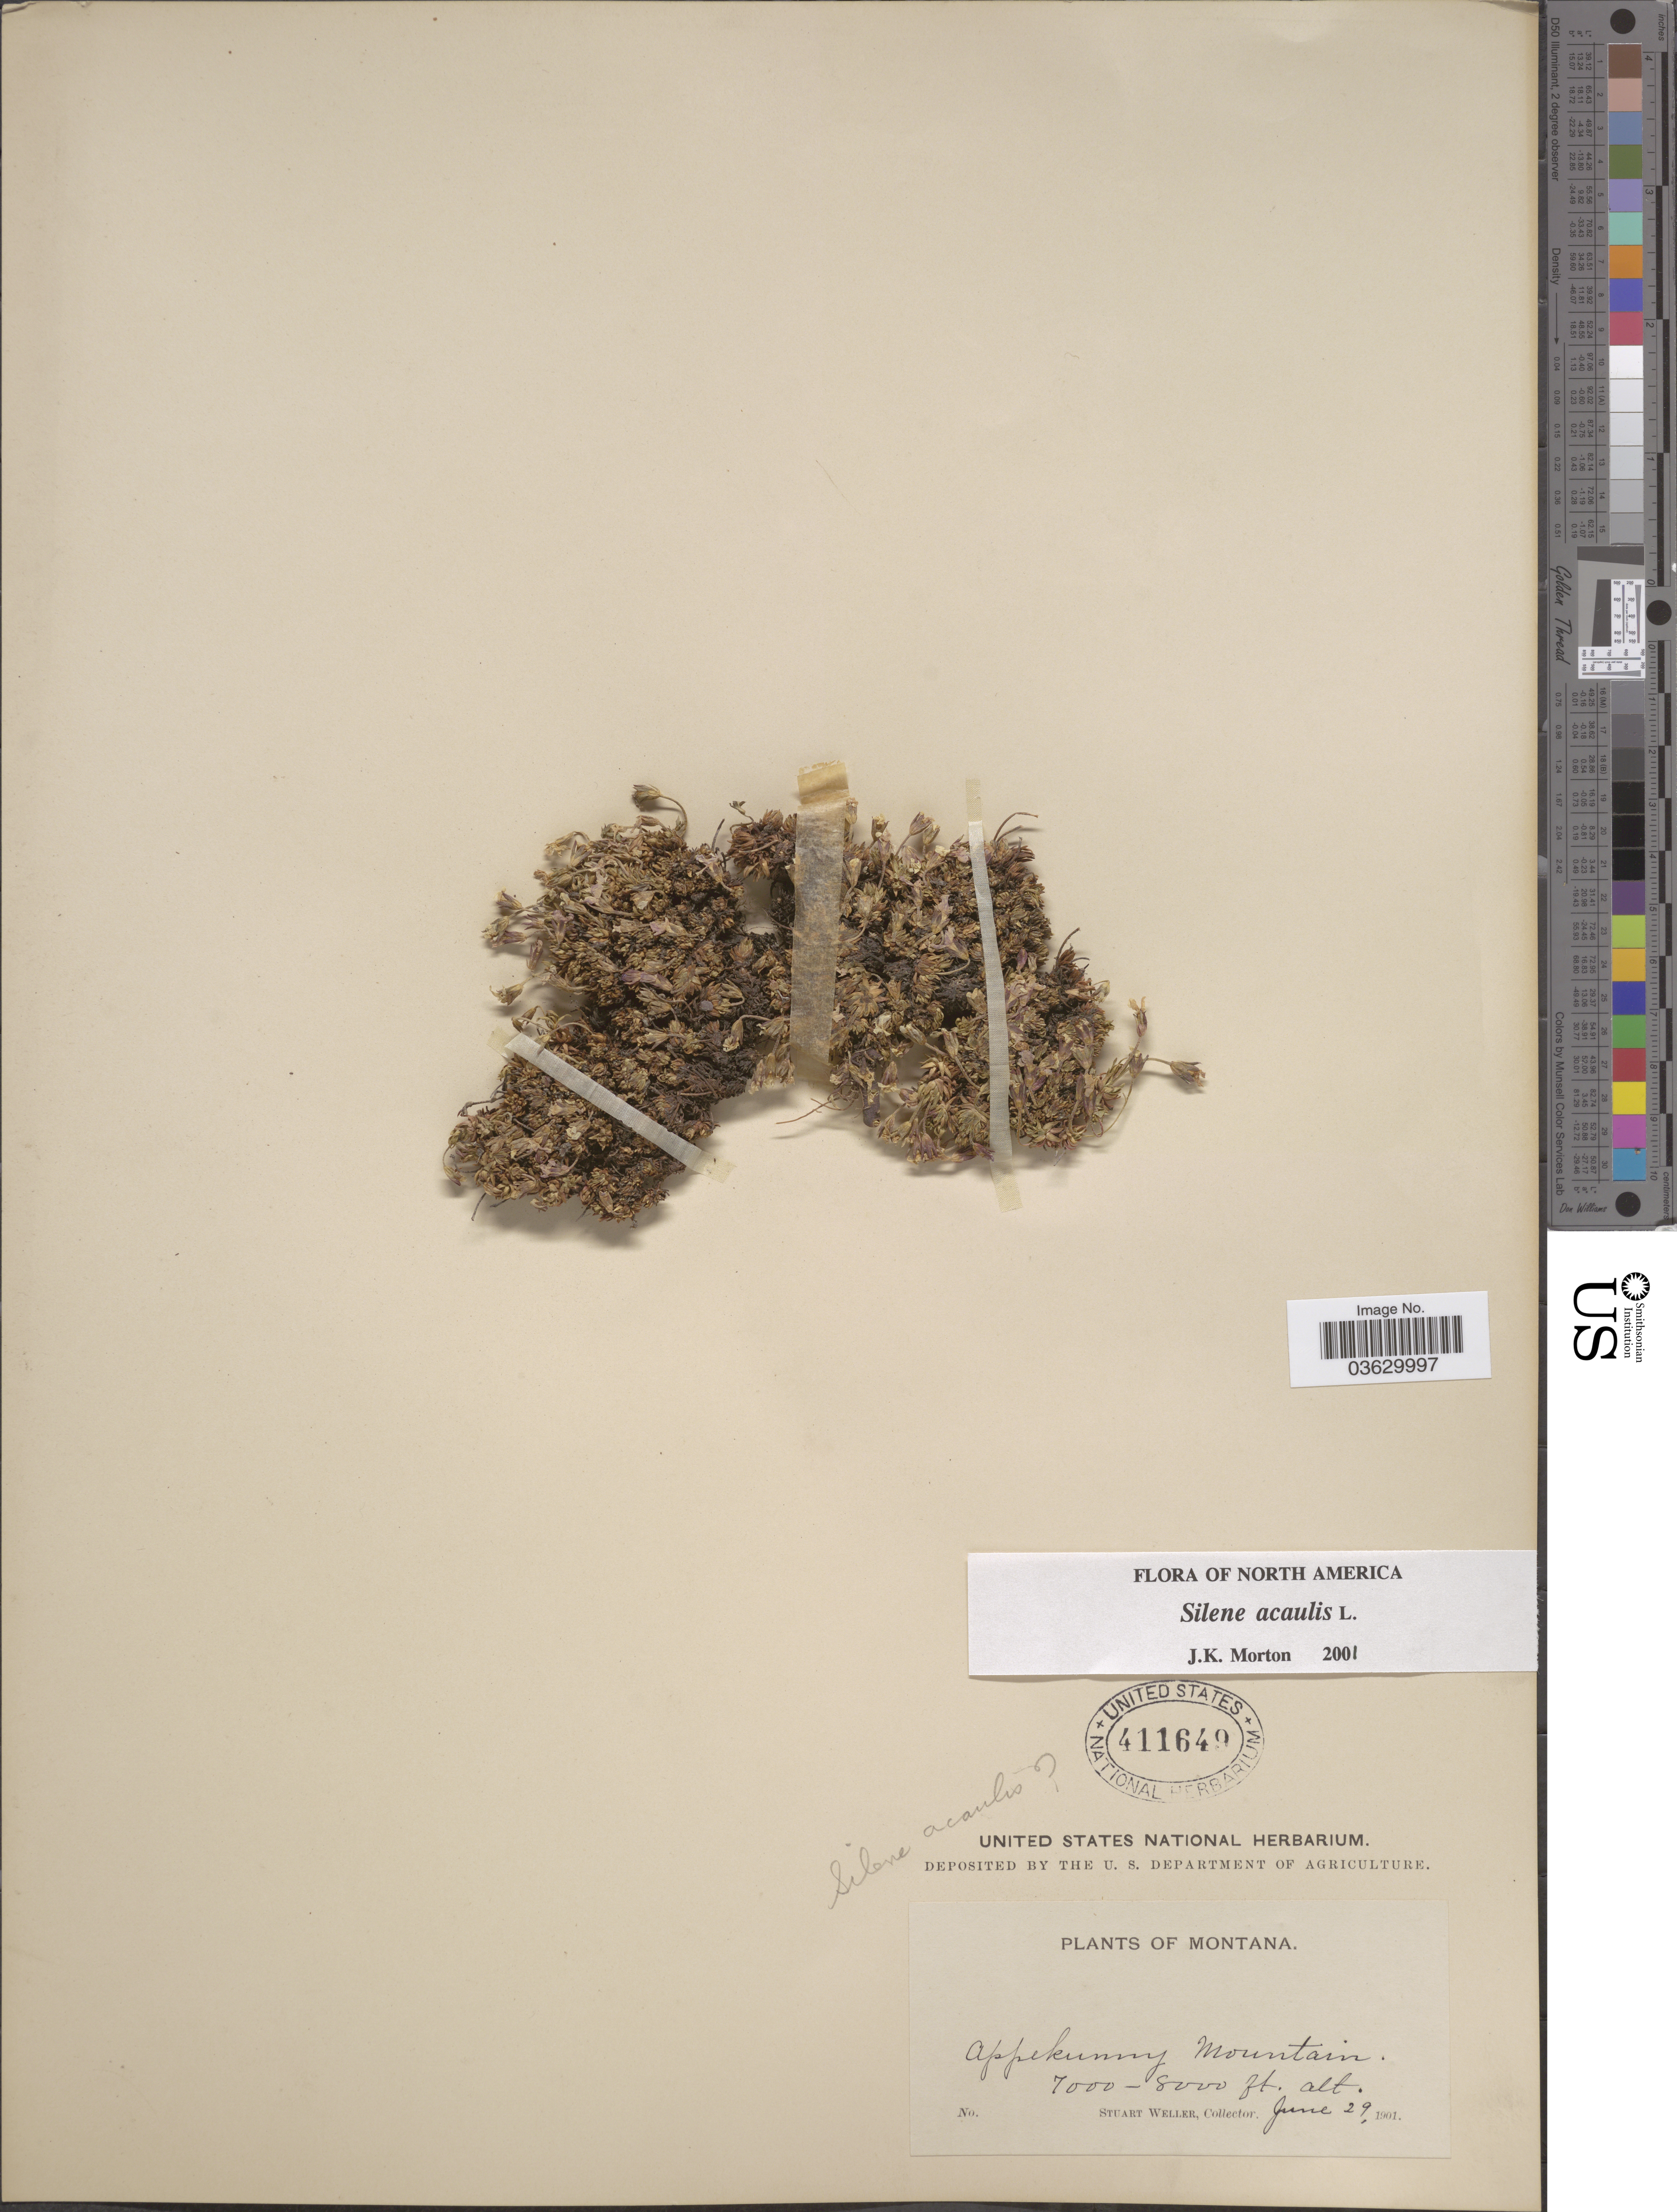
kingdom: Plantae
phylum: Tracheophyta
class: Magnoliopsida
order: Caryophyllales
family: Caryophyllaceae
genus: Silene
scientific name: Silene acaulis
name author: (L.) Jacq.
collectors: S. Weller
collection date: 1901-06-29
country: United States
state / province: Montana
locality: Appekunny Mountain.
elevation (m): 2134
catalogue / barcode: US 411649